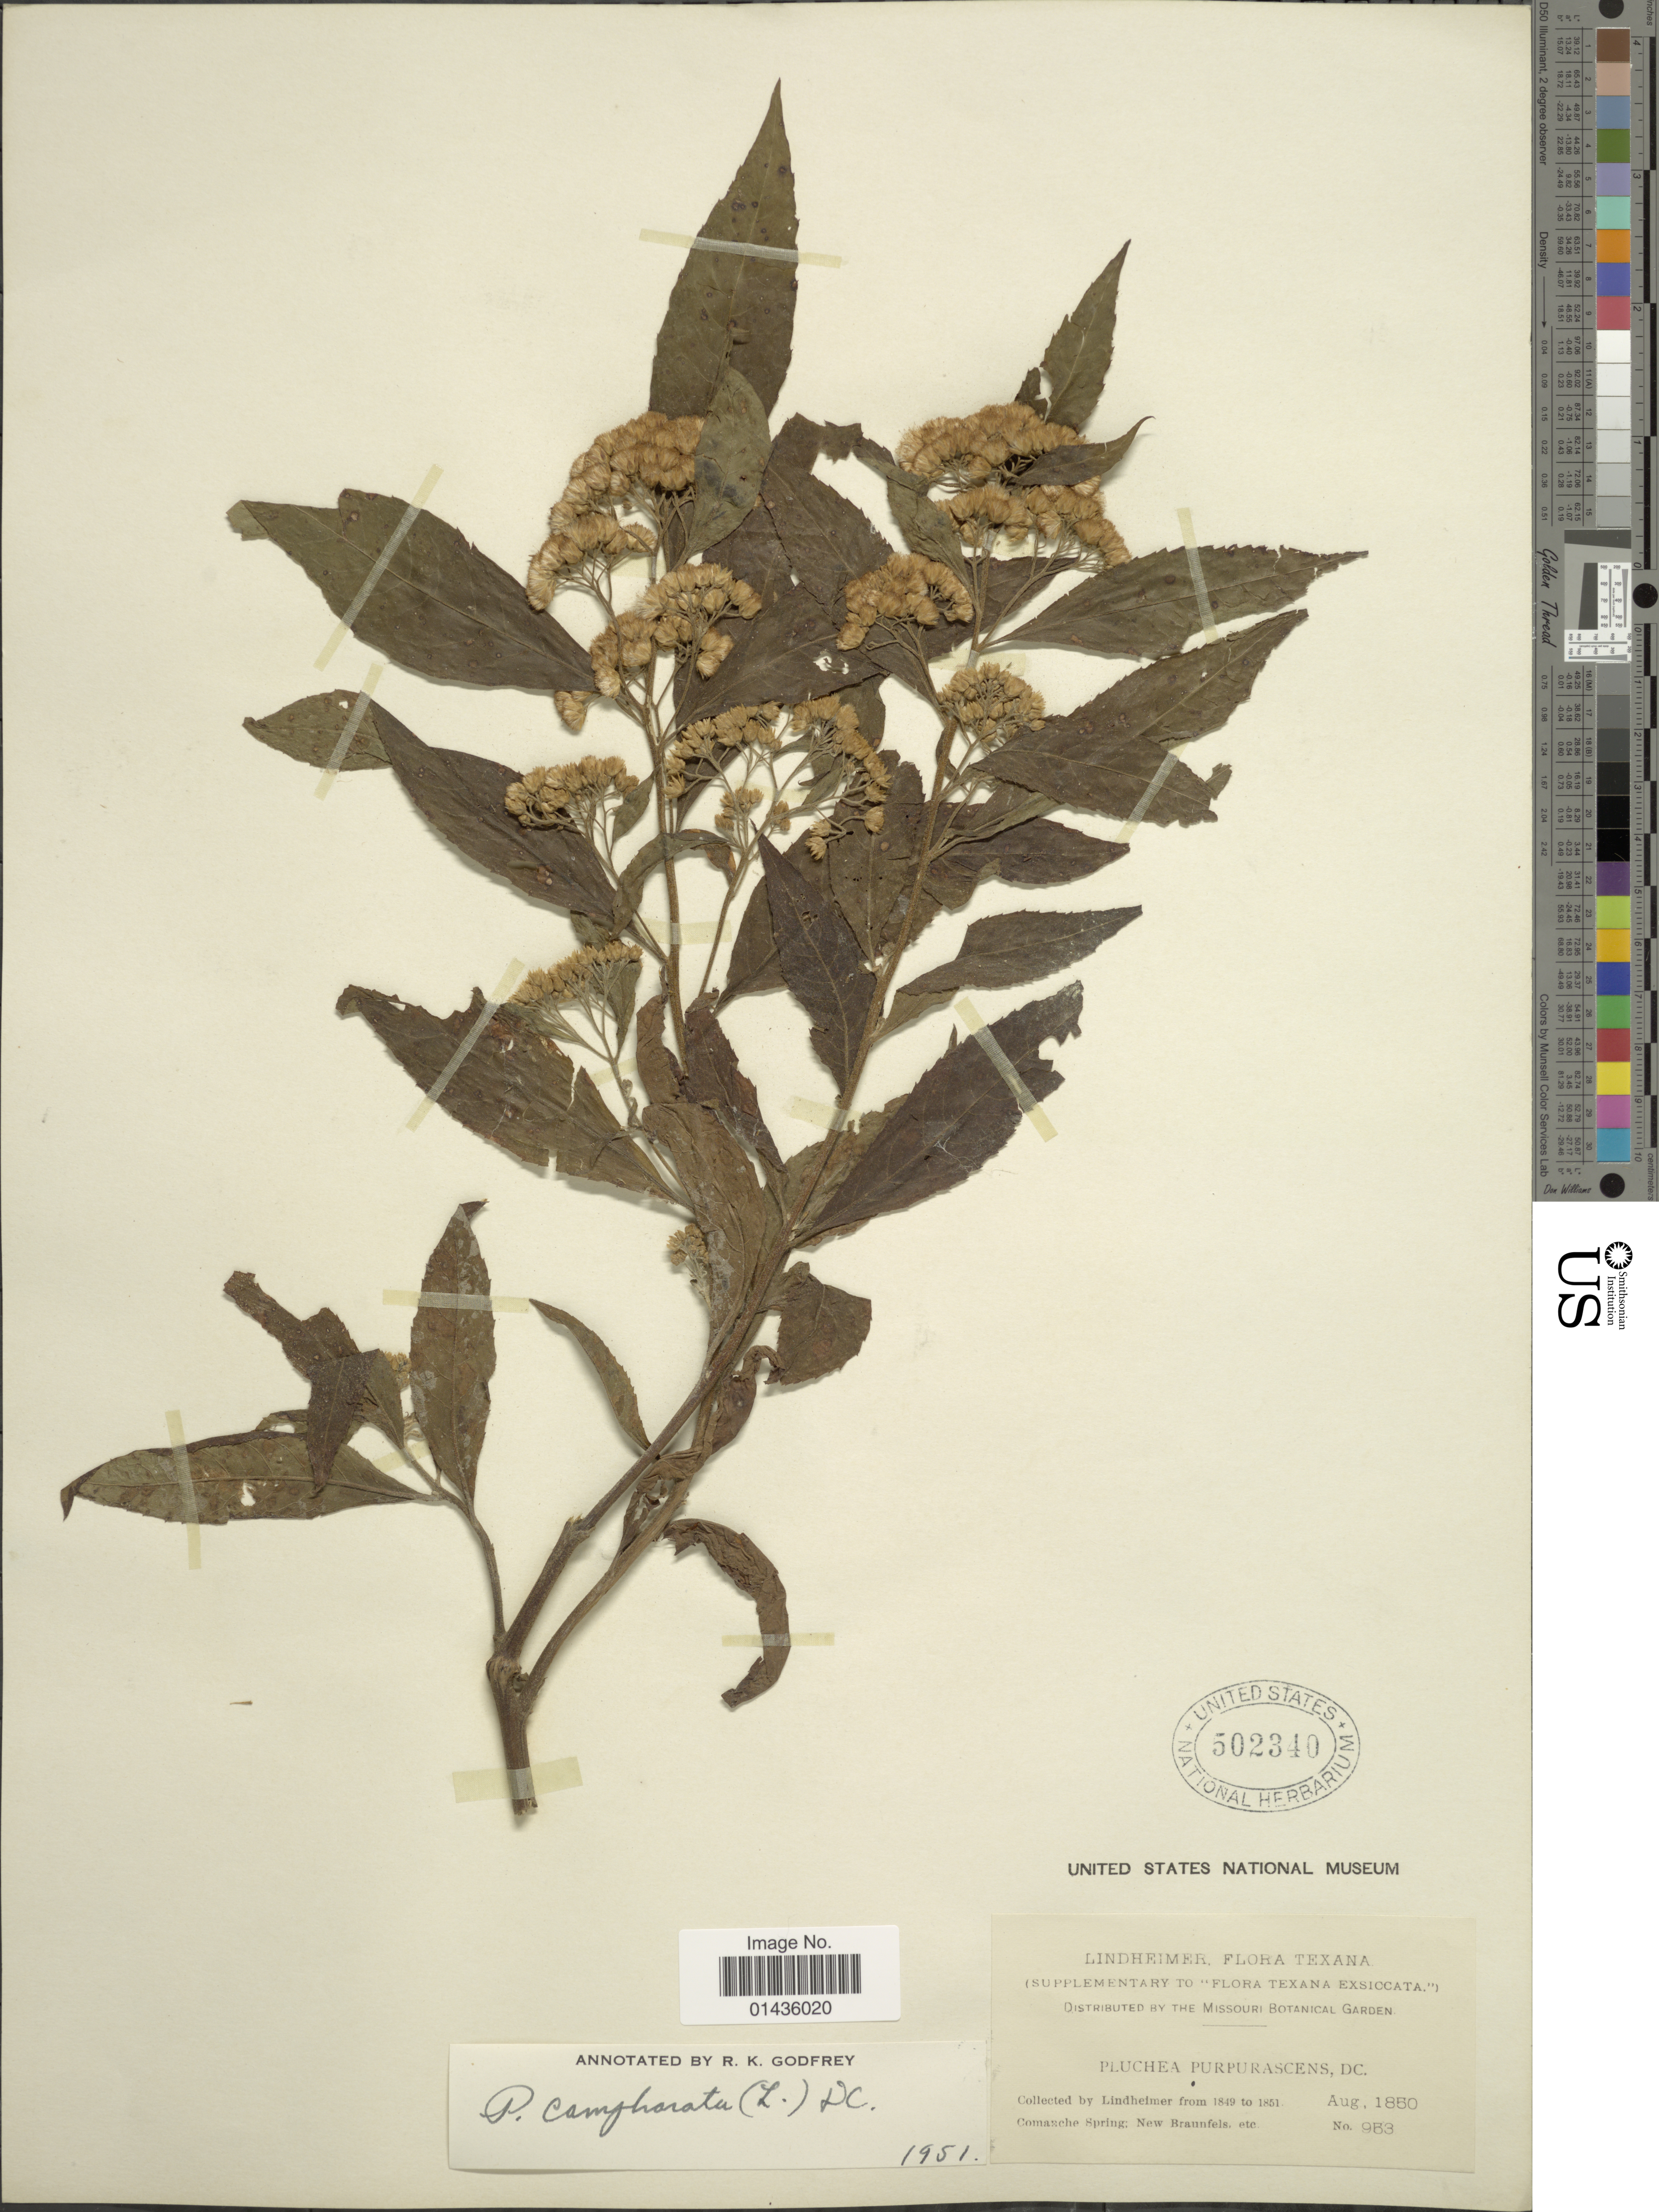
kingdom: Plantae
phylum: Tracheophyta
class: Magnoliopsida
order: Asterales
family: Asteraceae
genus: Pluchea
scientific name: Pluchea camphorata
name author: (L.) DC.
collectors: -. Lindheimer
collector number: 953*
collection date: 1850-08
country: United States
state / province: Texas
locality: Comanche Spring, New Braunfels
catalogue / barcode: US 502340